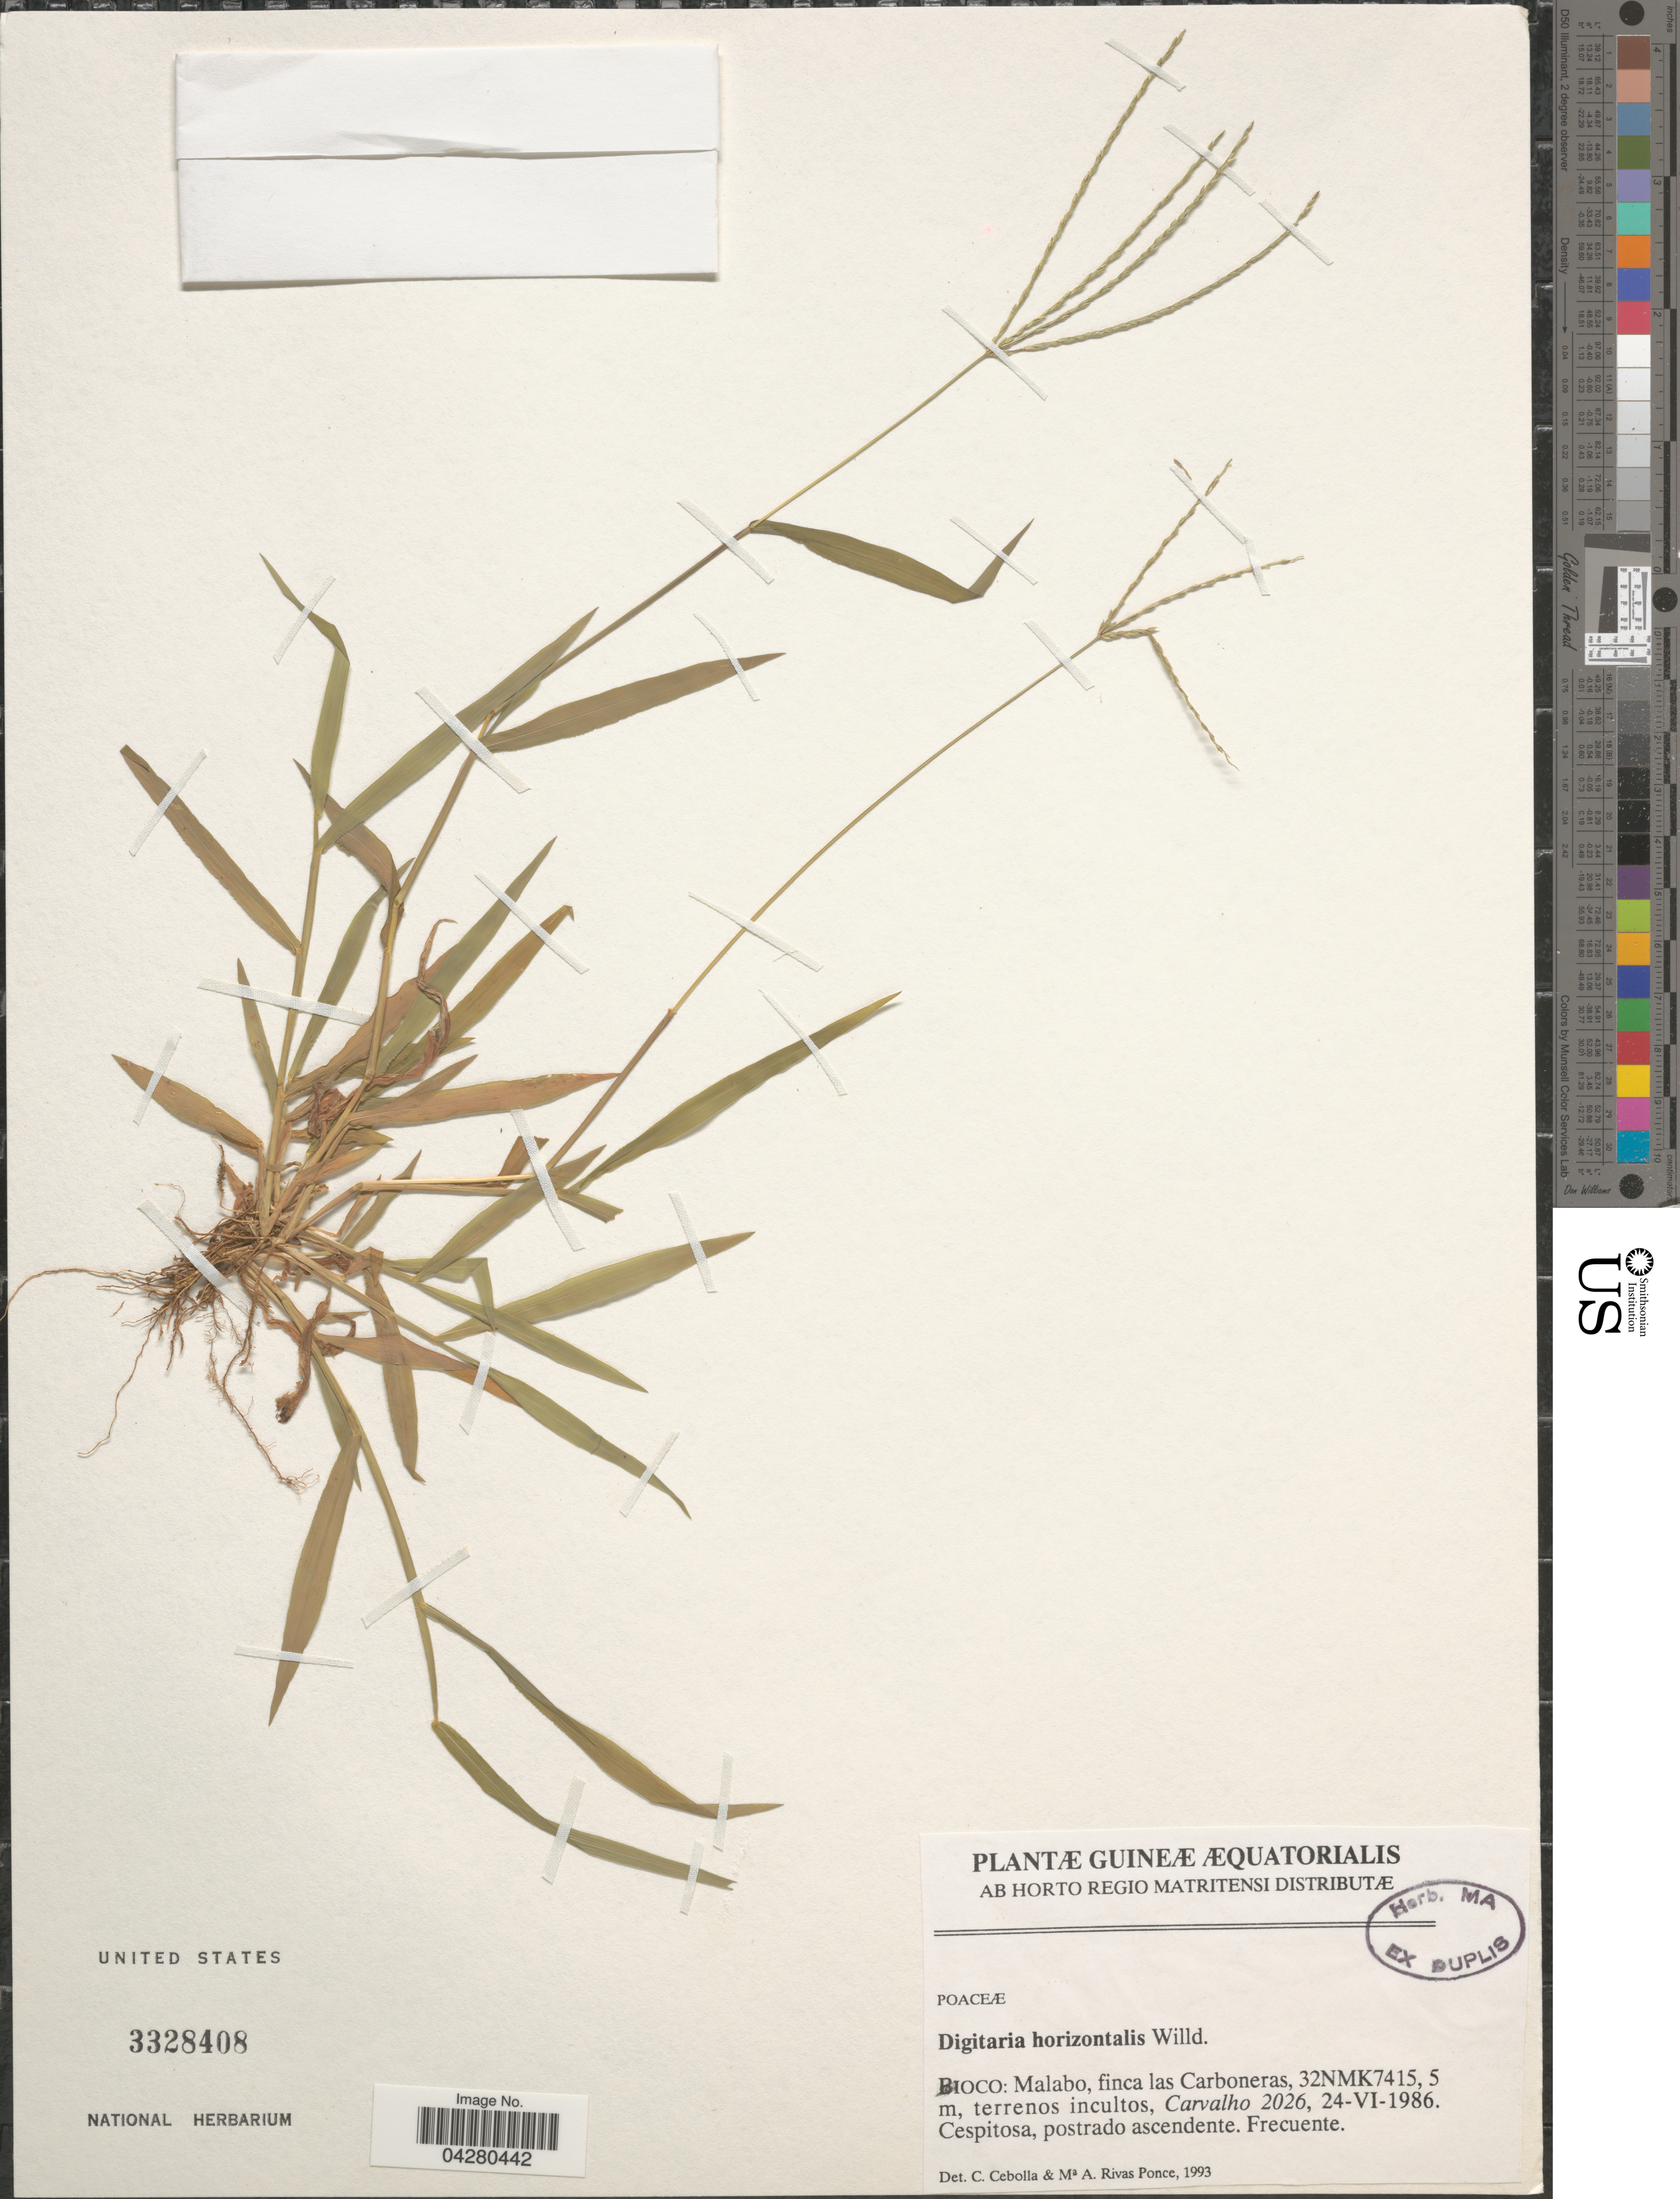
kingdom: Plantae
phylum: Tracheophyta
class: Liliopsida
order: Poales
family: Poaceae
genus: Digitaria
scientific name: Digitaria horizontalis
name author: Willd.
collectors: Carvalho, --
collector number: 2026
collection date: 1986-06-24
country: Equatorial Guinea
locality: Guineæ Æquatorialis. Bioco: Malabo - finca las Carboneras, 32NMK7415.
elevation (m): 5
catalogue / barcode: US 3328408